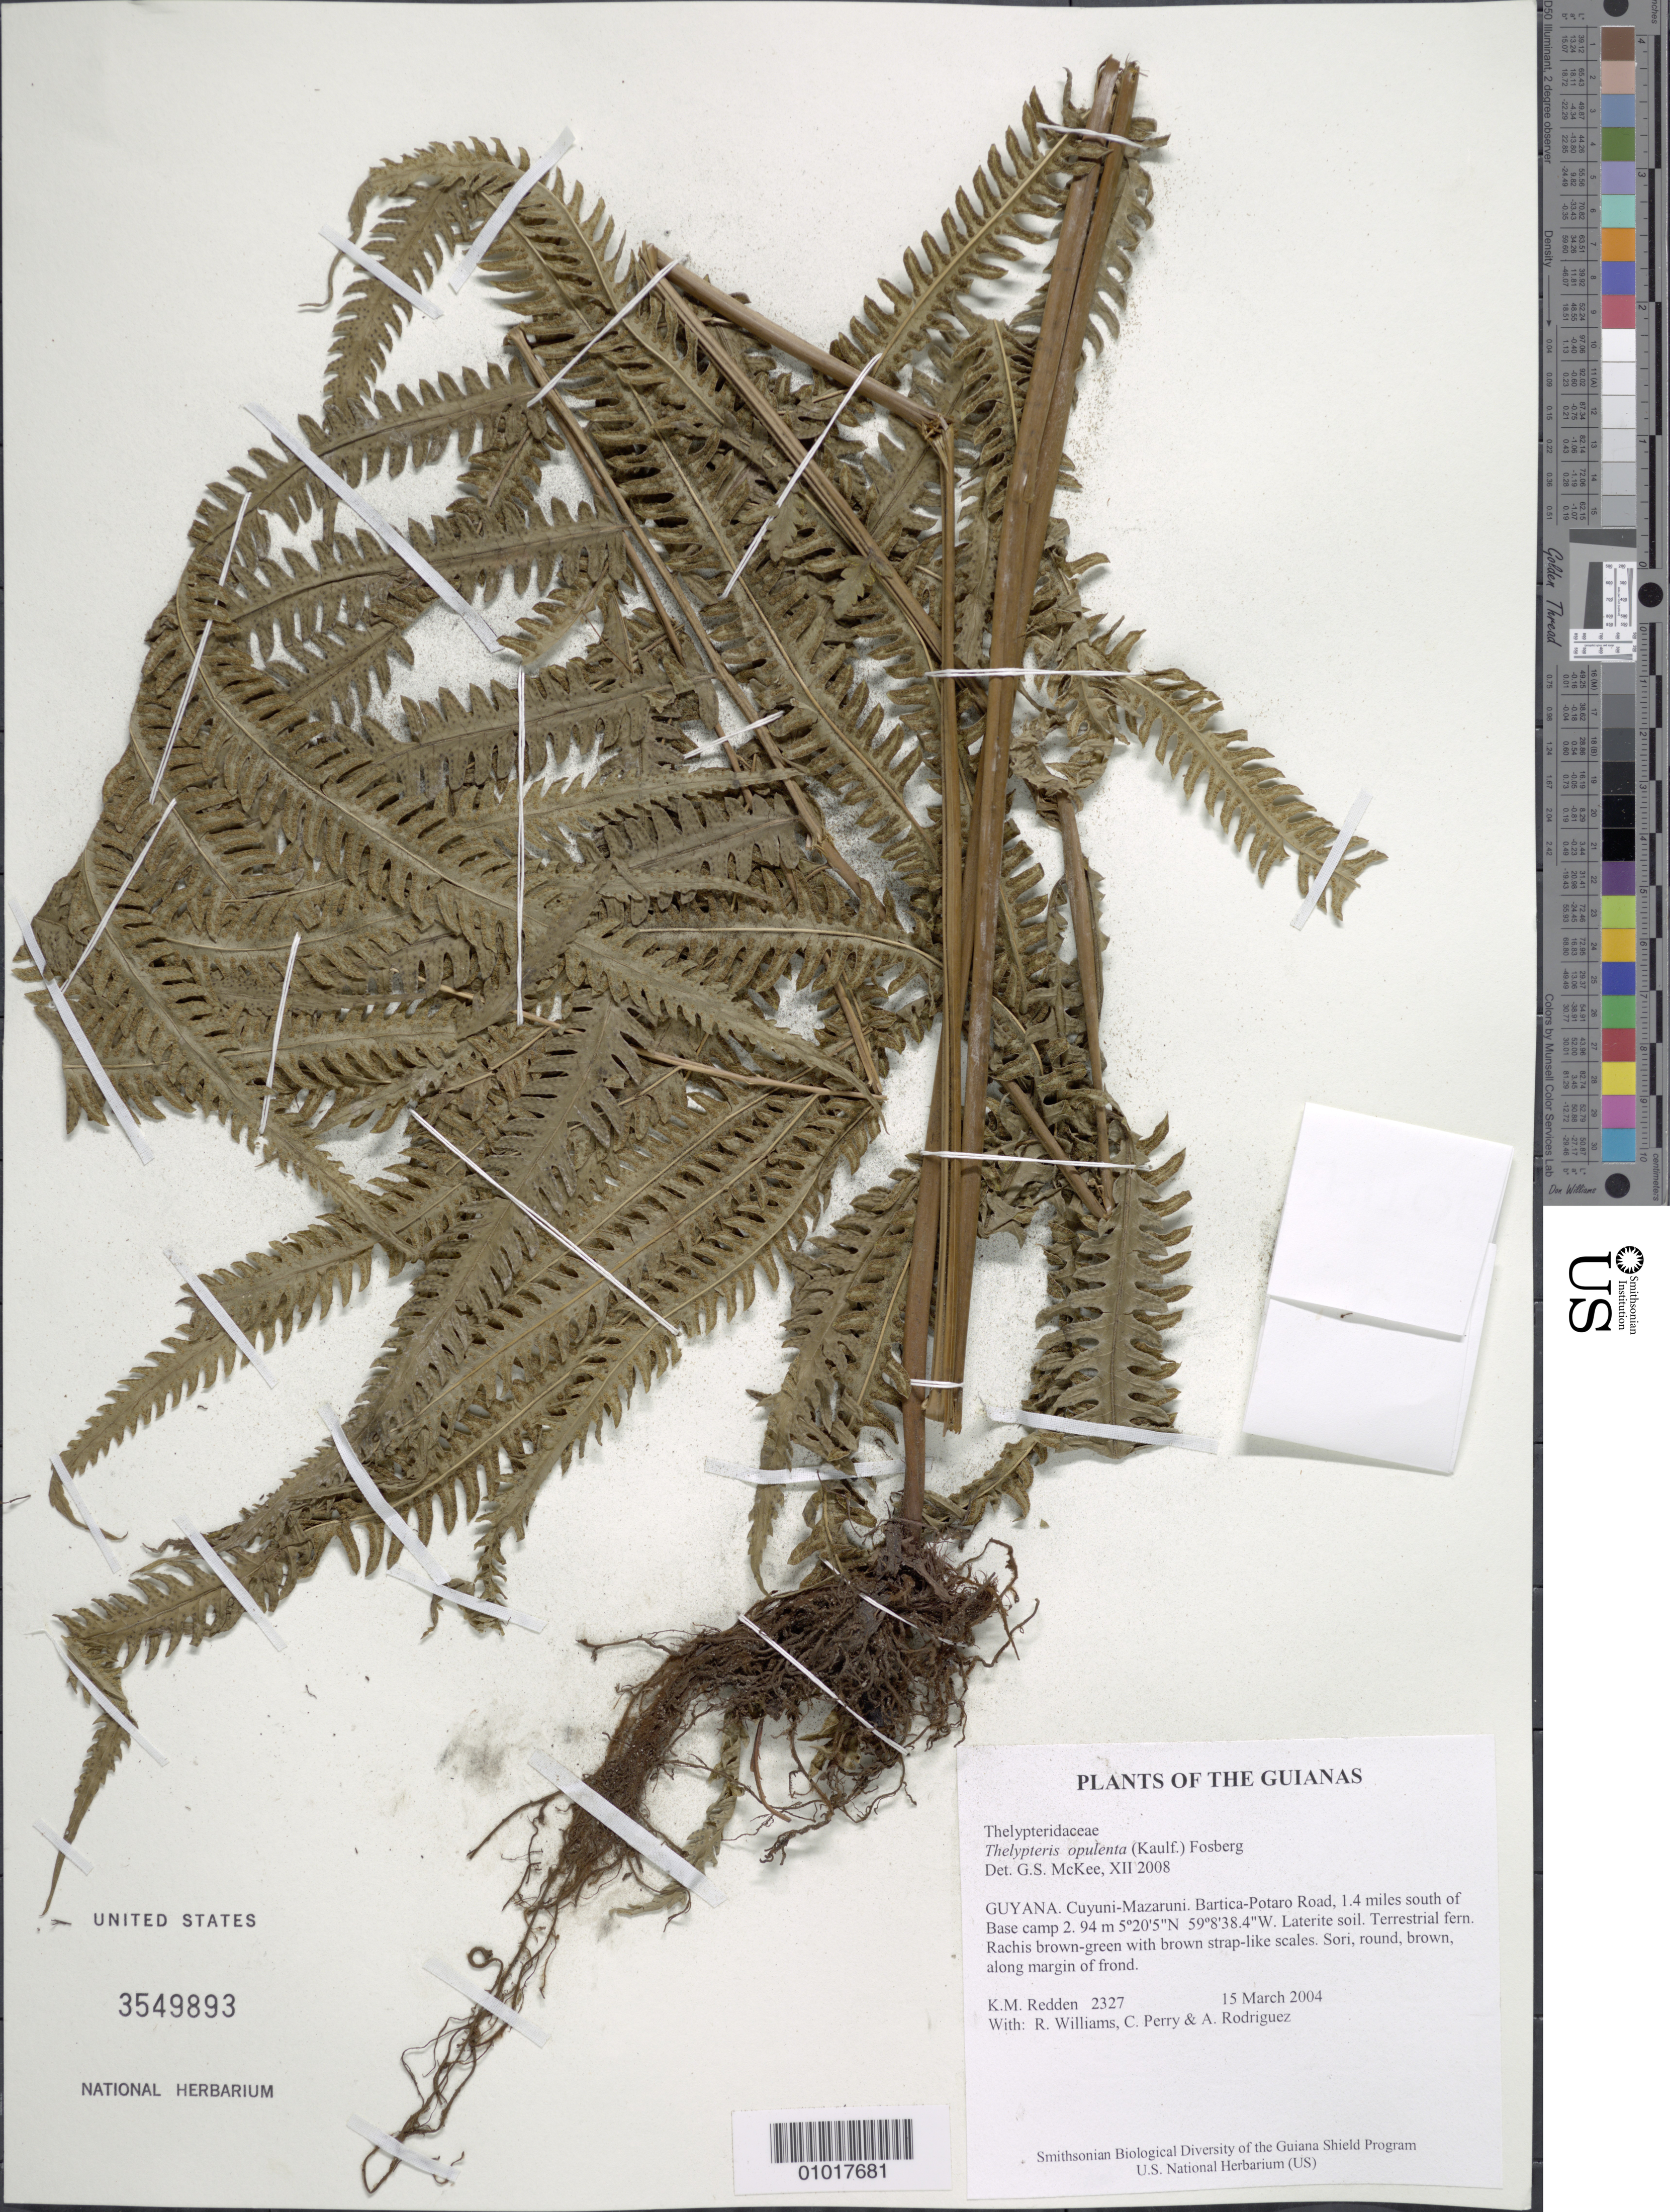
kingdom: Plantae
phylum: Tracheophyta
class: Polypodiopsida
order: Polypodiales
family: Thelypteridaceae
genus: Amphineuron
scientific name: Amphineuron opulentum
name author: (Kaulf.) Holttum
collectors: K. M. Redden, R. Williams, C. Perry & A. Rodriguez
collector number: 2327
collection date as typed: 15 March 2004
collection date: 2004-03-15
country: Guyana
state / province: Cuyuni-Mazaruni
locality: Bartica-Potaro Road, 1.4 miles south of Base camp 2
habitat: Laterite soil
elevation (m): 94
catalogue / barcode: US 3549893